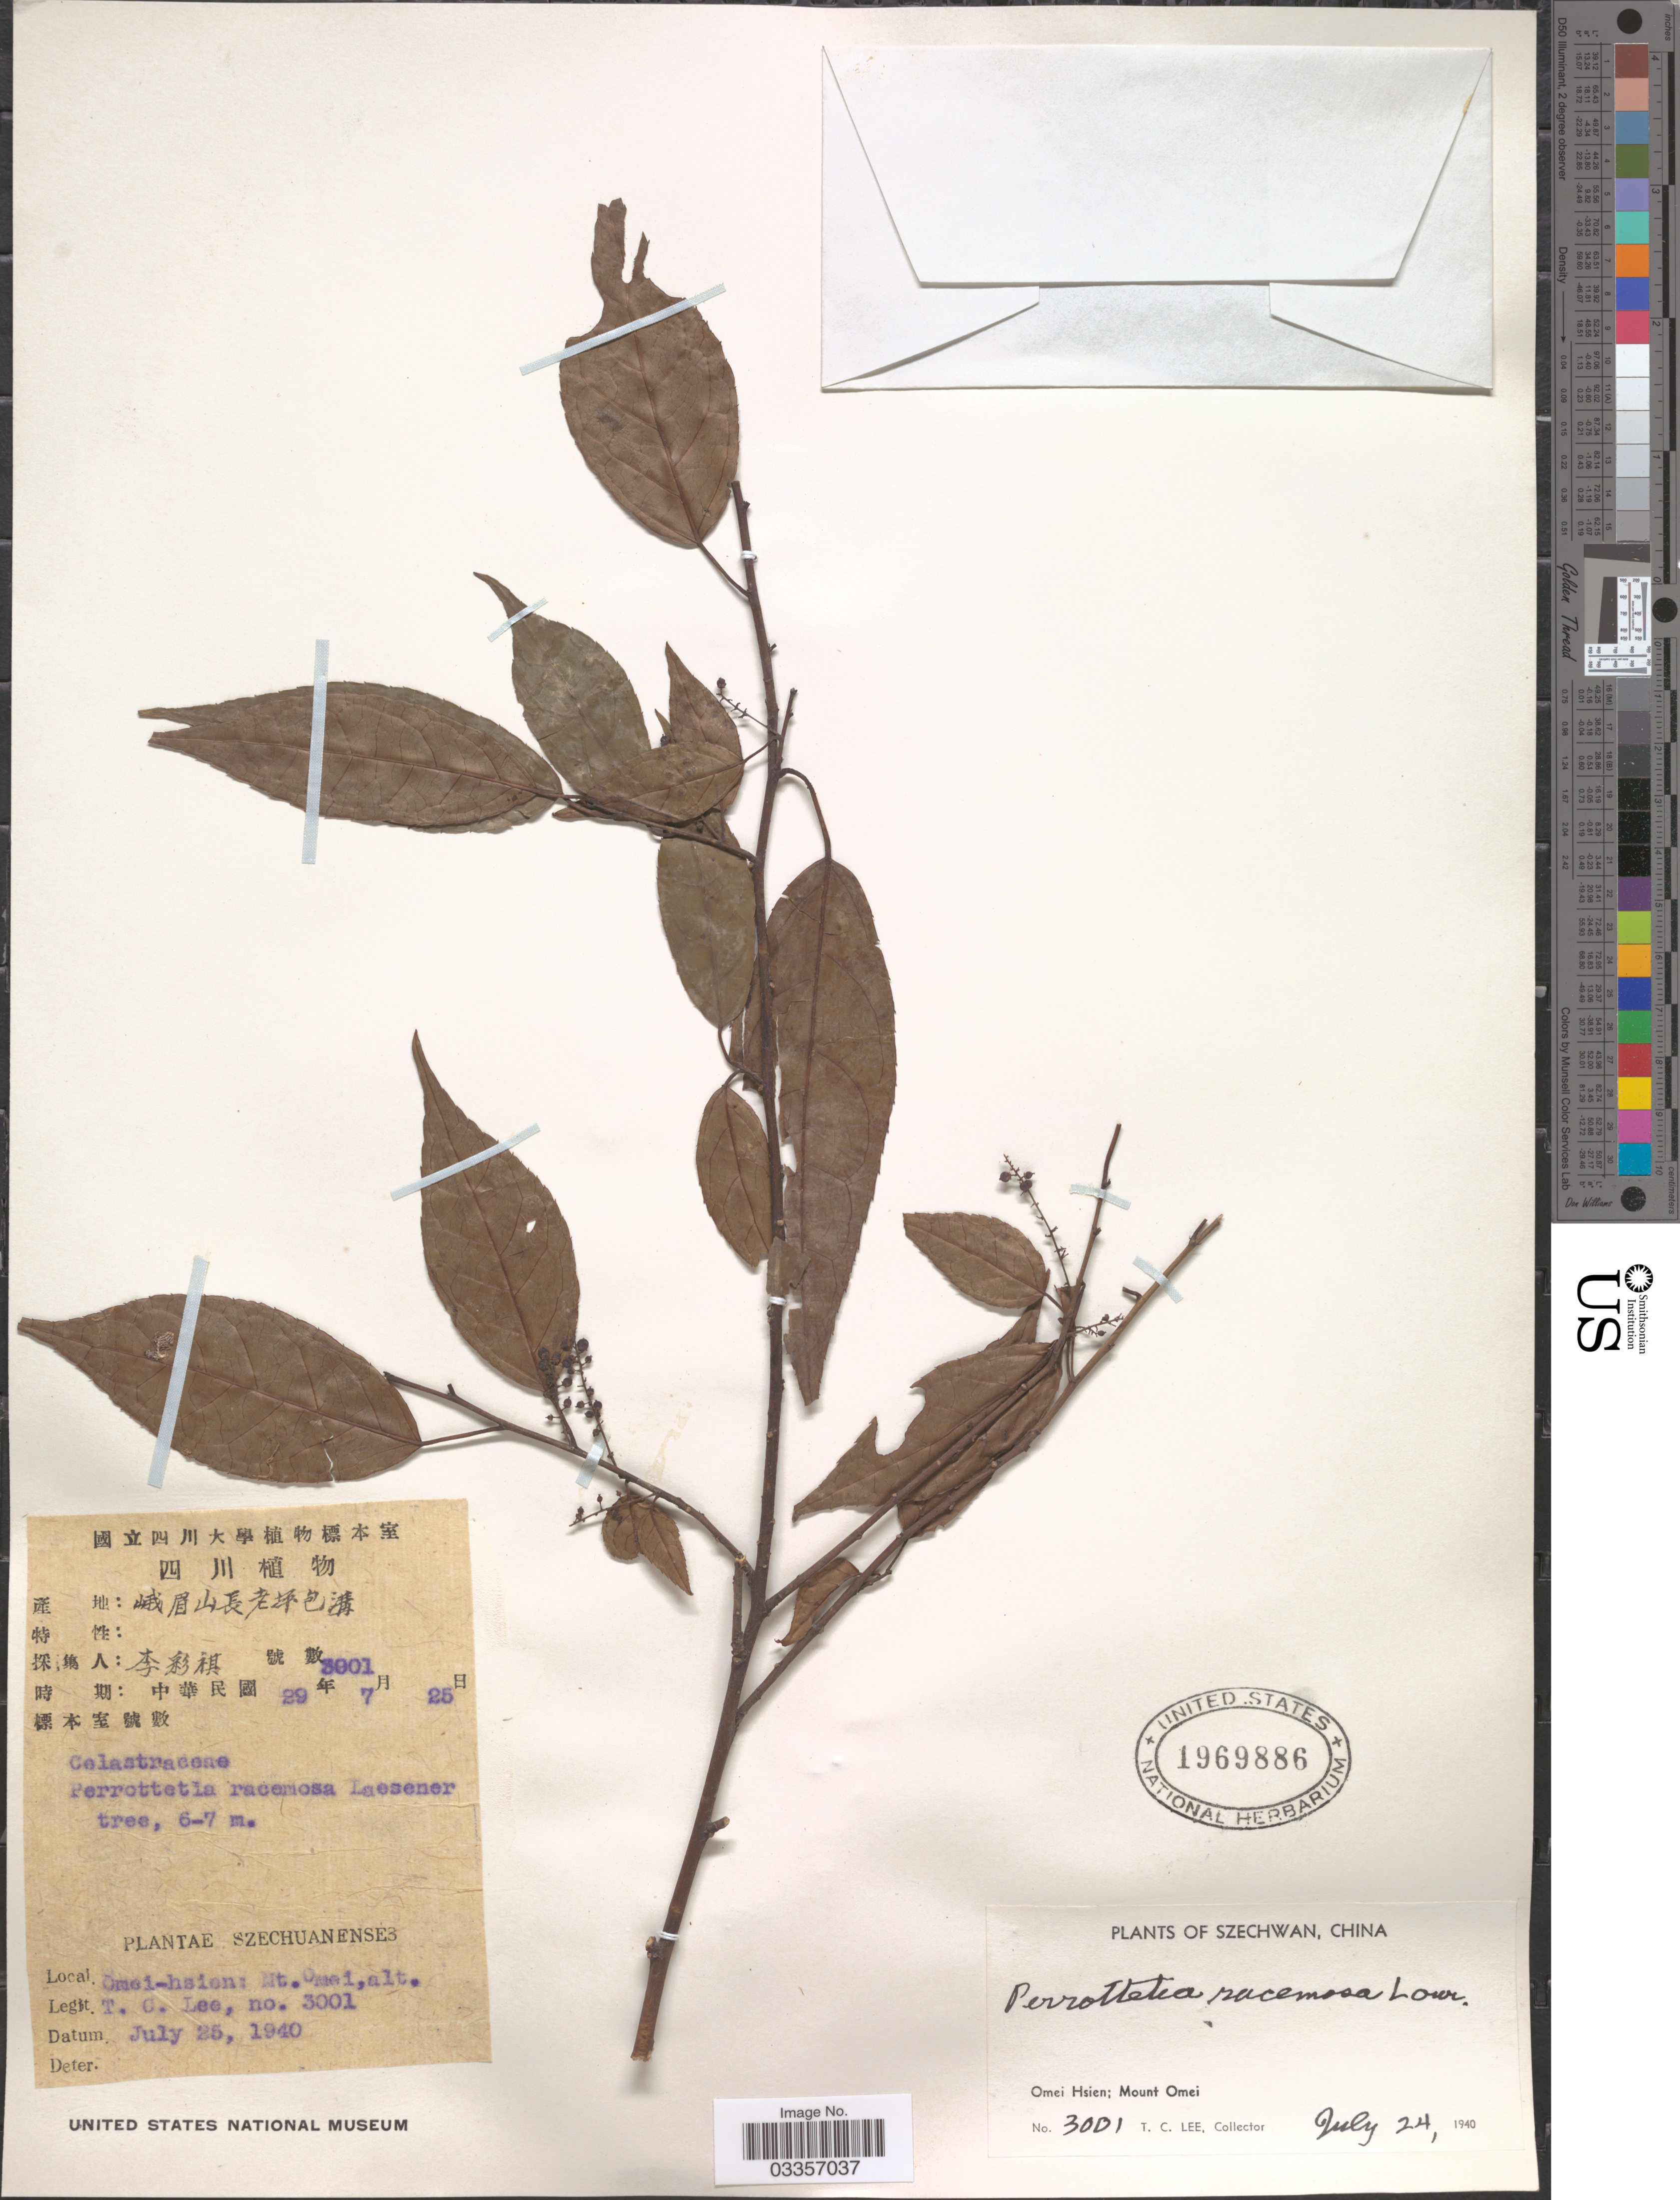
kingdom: Plantae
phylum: Tracheophyta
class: Magnoliopsida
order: Huerteales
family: Dipentodontaceae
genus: Perrottetia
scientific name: Perrottetia racemosa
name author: (Oliv.) Loes.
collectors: T. Lee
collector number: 3001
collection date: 1940-07-24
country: China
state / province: Sichuan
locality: Szechwan, Omei Hsien; Mount Omei.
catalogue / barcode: US 1969886